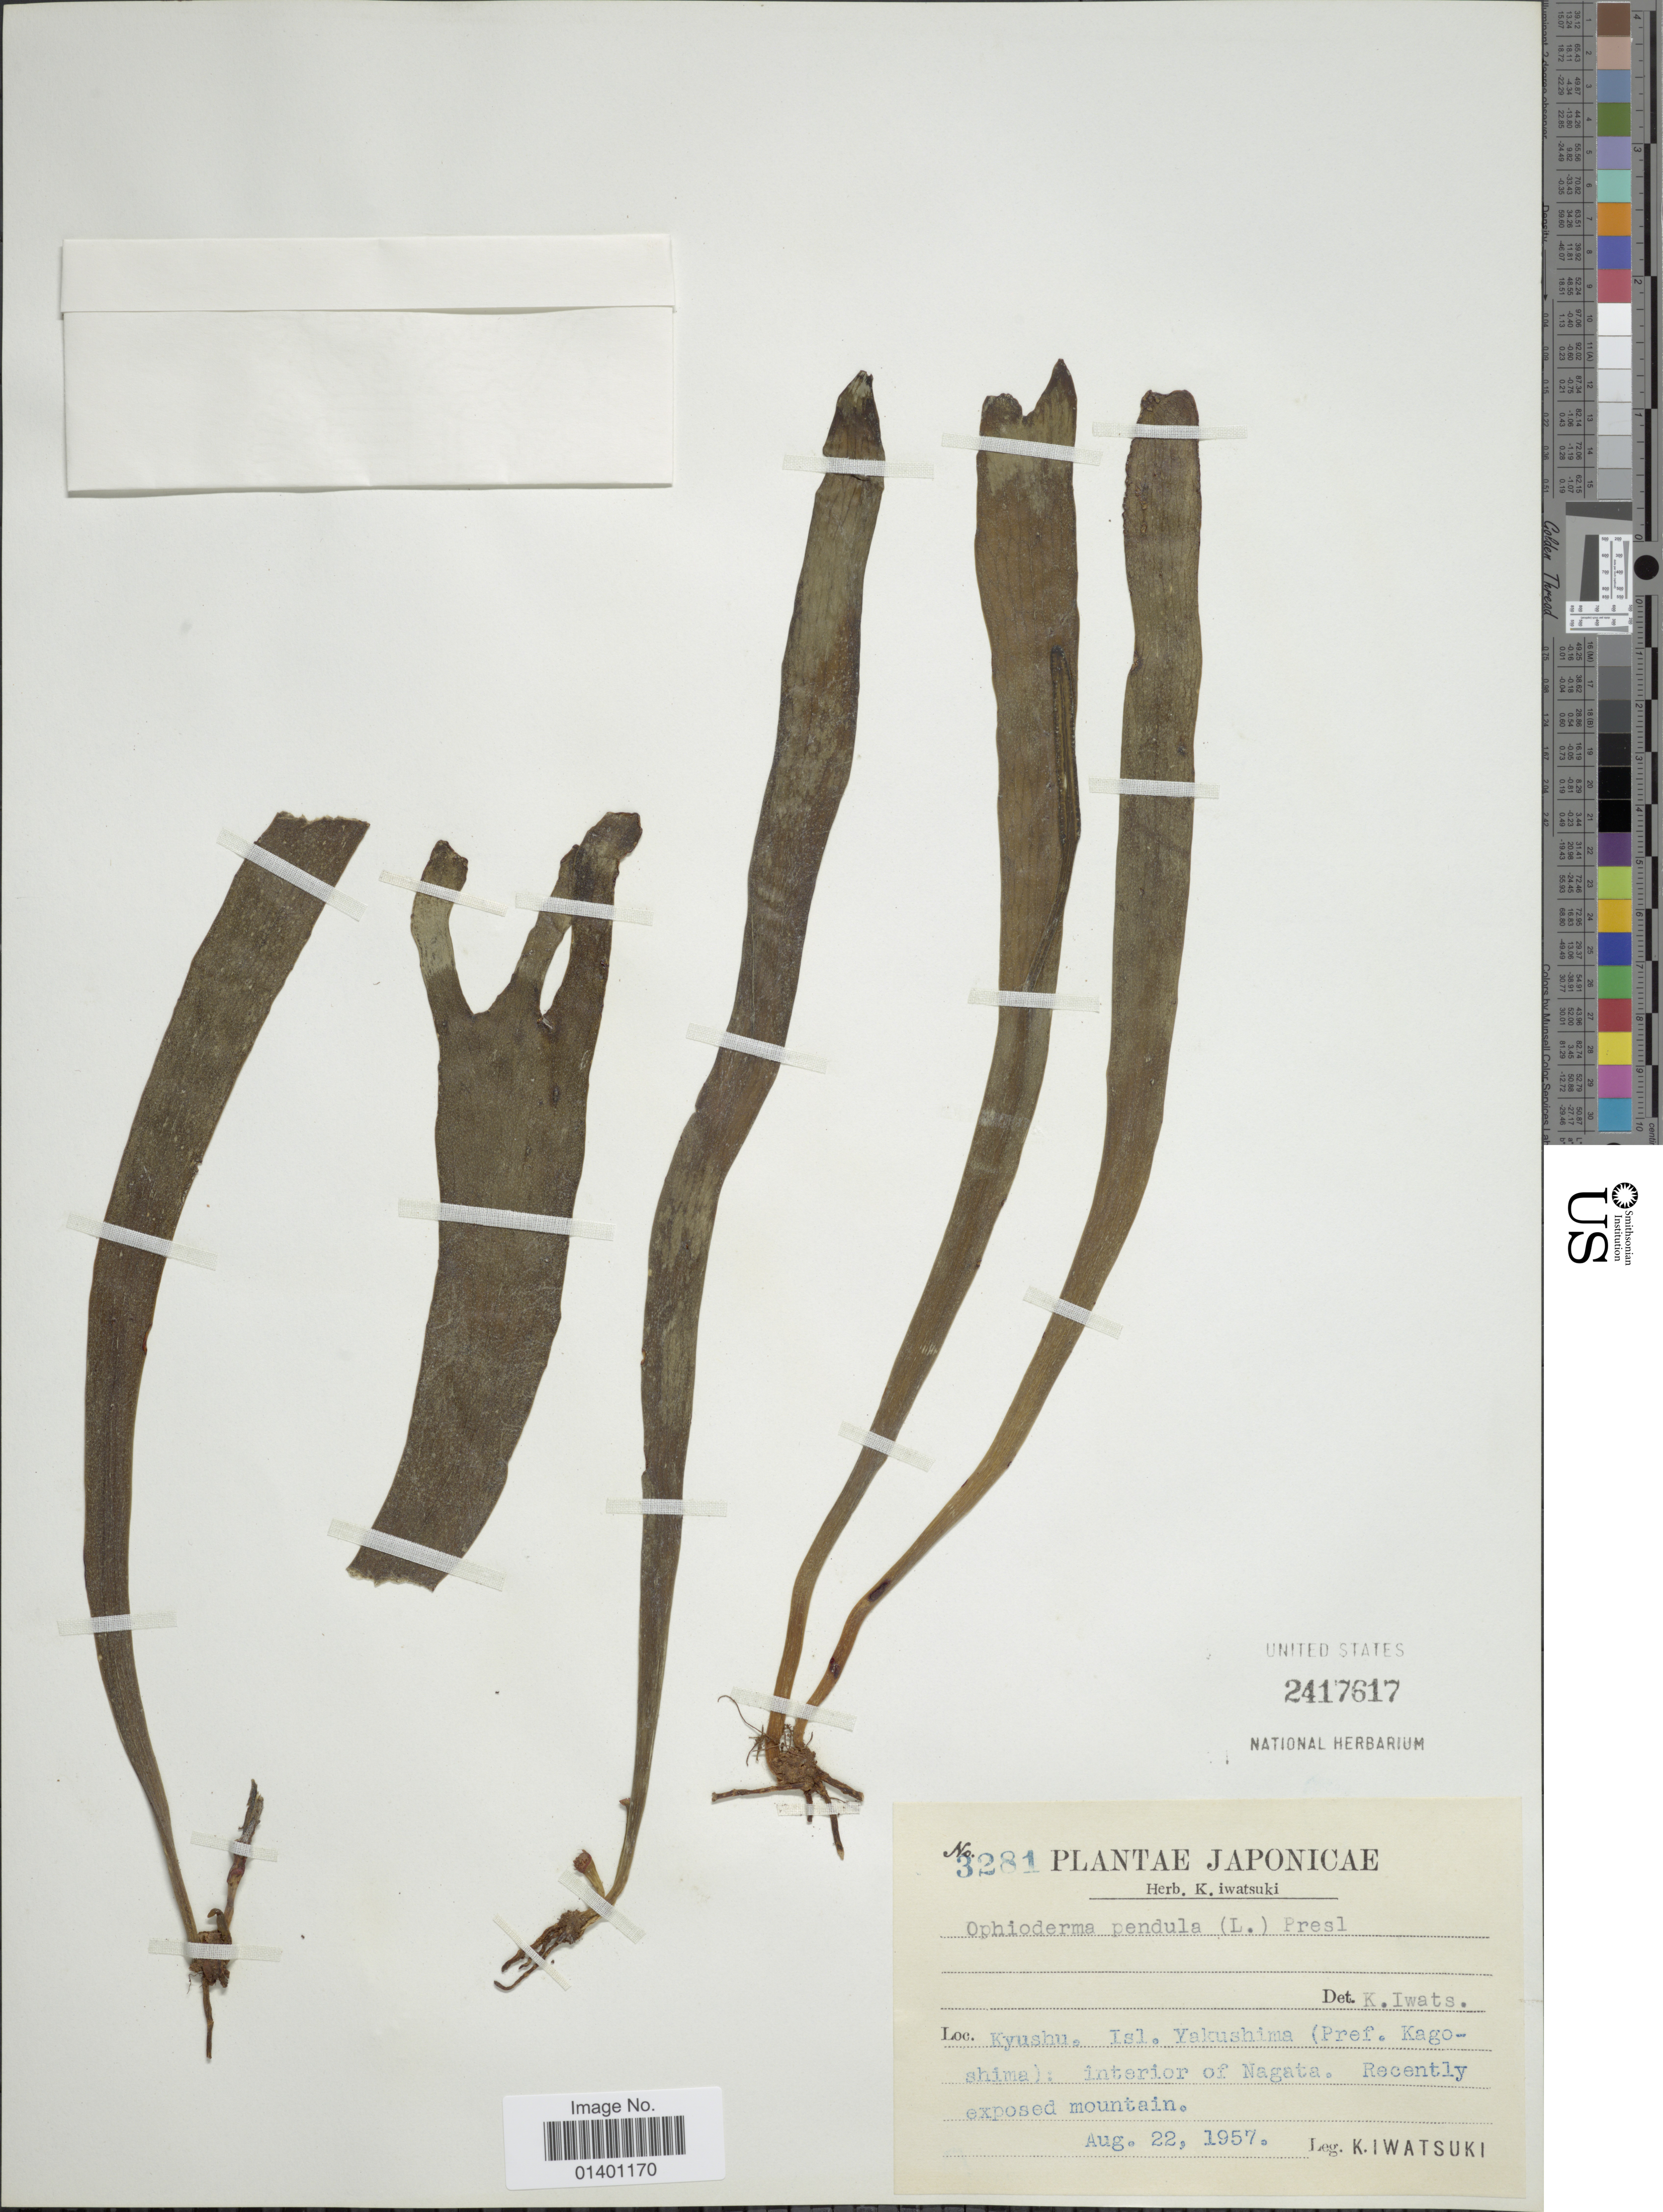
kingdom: Plantae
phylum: Tracheophyta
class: Polypodiopsida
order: Ophioglossales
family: Ophioglossaceae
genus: Ophioglossum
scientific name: Ophioglossum pendulum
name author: L.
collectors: K. Iwatsuki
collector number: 3281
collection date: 1957-08-22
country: Japan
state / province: Kagosima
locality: Kyushu, isl. Yakushima (Prfe. Kagoshima): interior of Nagata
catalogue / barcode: US 2417617